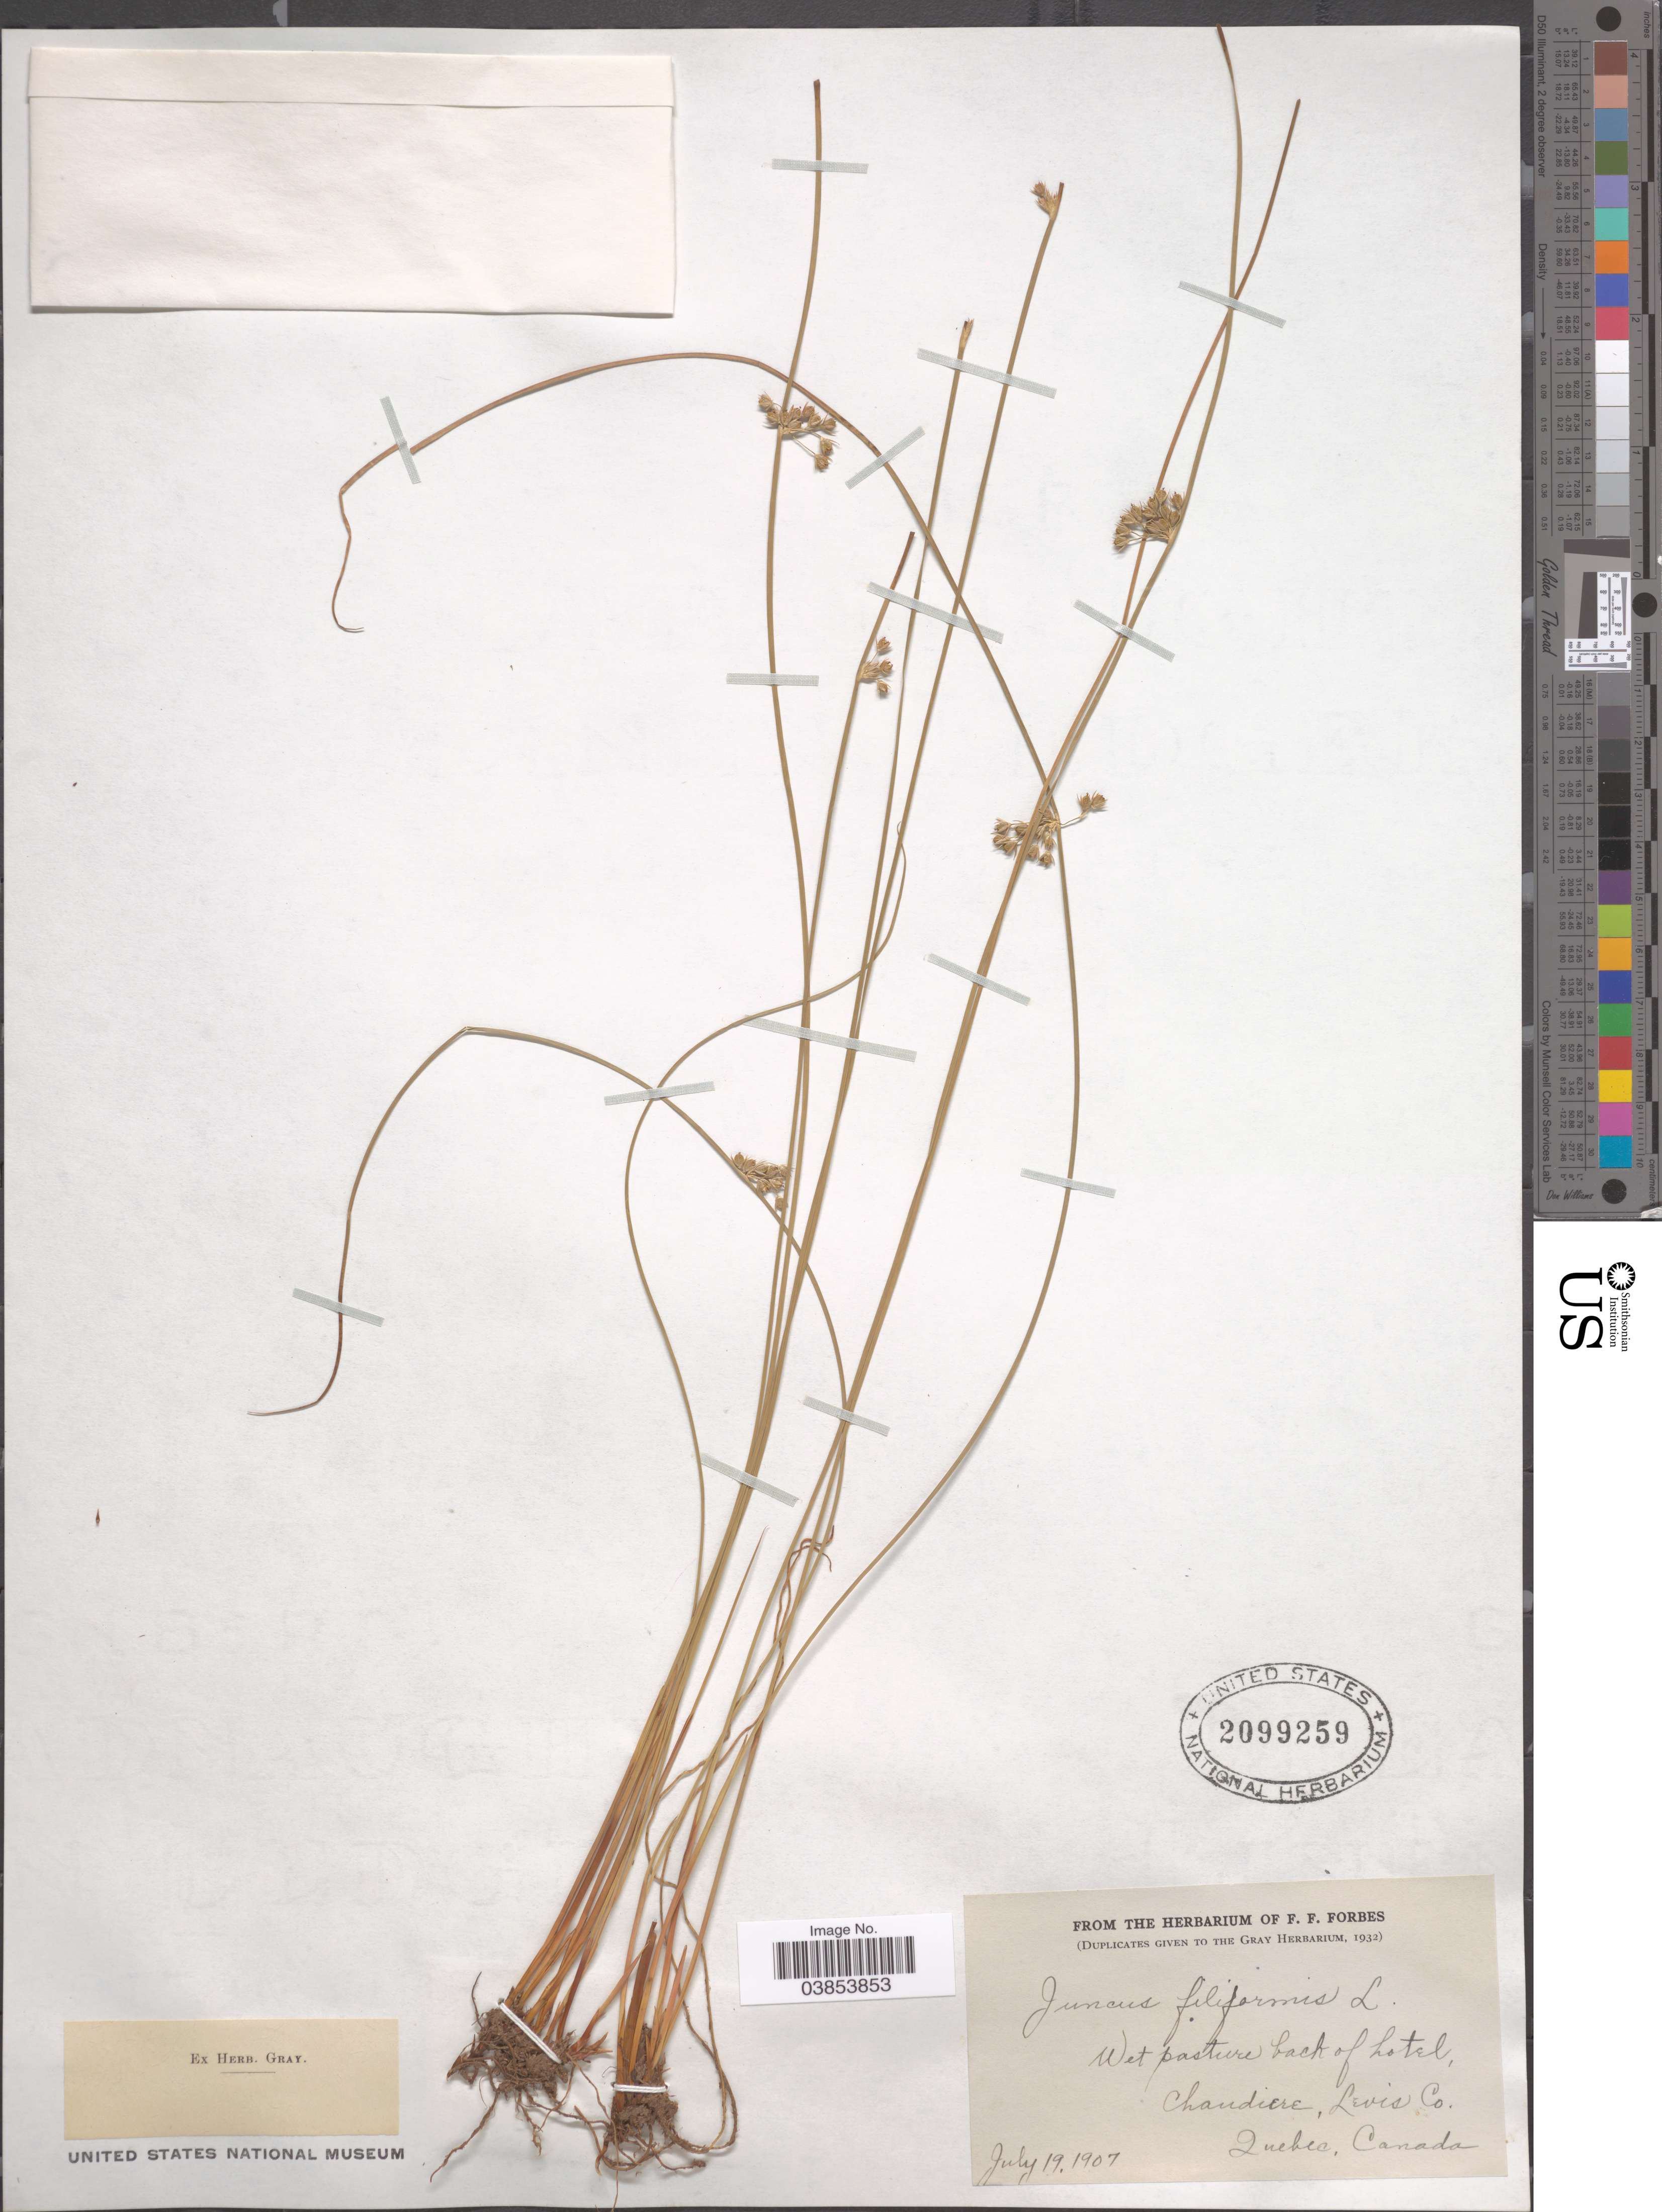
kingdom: Plantae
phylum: Tracheophyta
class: Liliopsida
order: Poales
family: Juncaceae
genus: Juncus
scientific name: Juncus filiformis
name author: L.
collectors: Ex herb. F. F. Forbes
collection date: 1907-07-19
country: Canada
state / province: Quebec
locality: Wet pasture back of hotel, Chaudiere, Levis Co.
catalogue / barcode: US 2099259